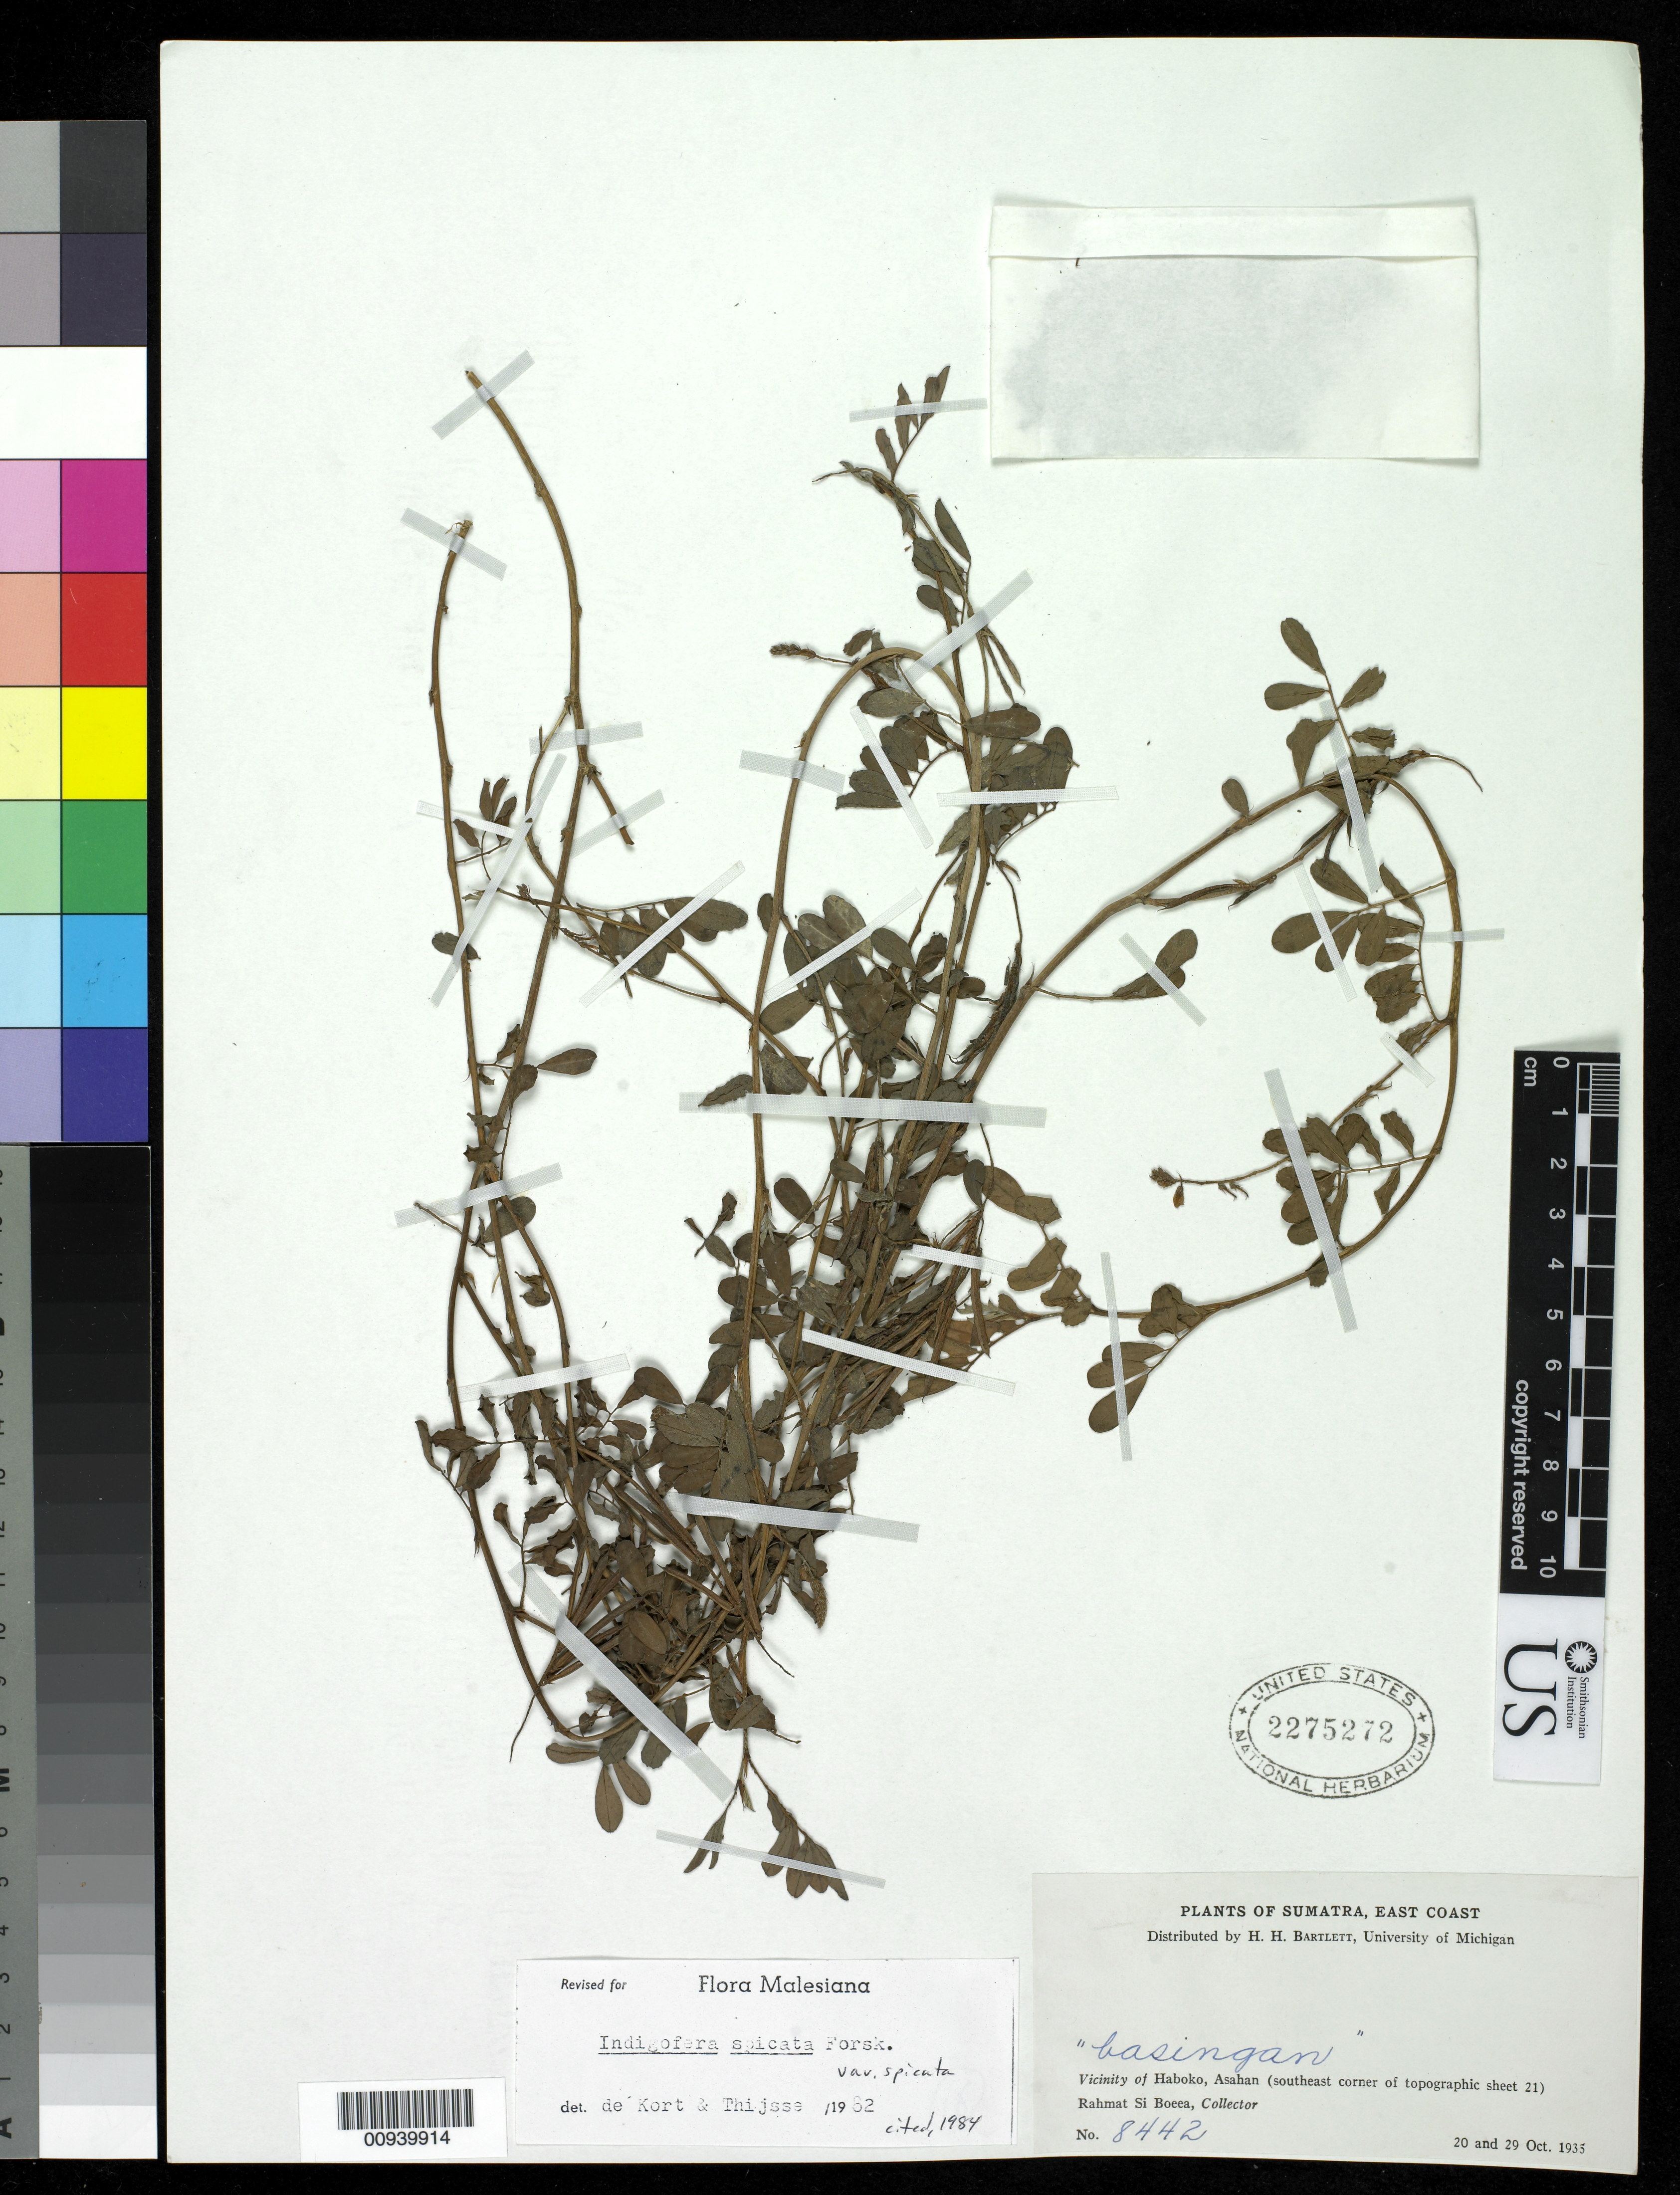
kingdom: Plantae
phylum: Tracheophyta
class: Magnoliopsida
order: Fabales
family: Fabaceae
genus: Indigofera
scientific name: Indigofera spicata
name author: Forssk.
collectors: Rahmat Si Boeea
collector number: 8442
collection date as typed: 20 Oct 1935 and 29 Oct 1935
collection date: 1935-10-20,1935-10-29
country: Indonesia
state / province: Sumatra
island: Sumatra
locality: East Coast, Vacinity of Hoboko, Asahan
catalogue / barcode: US 2275272